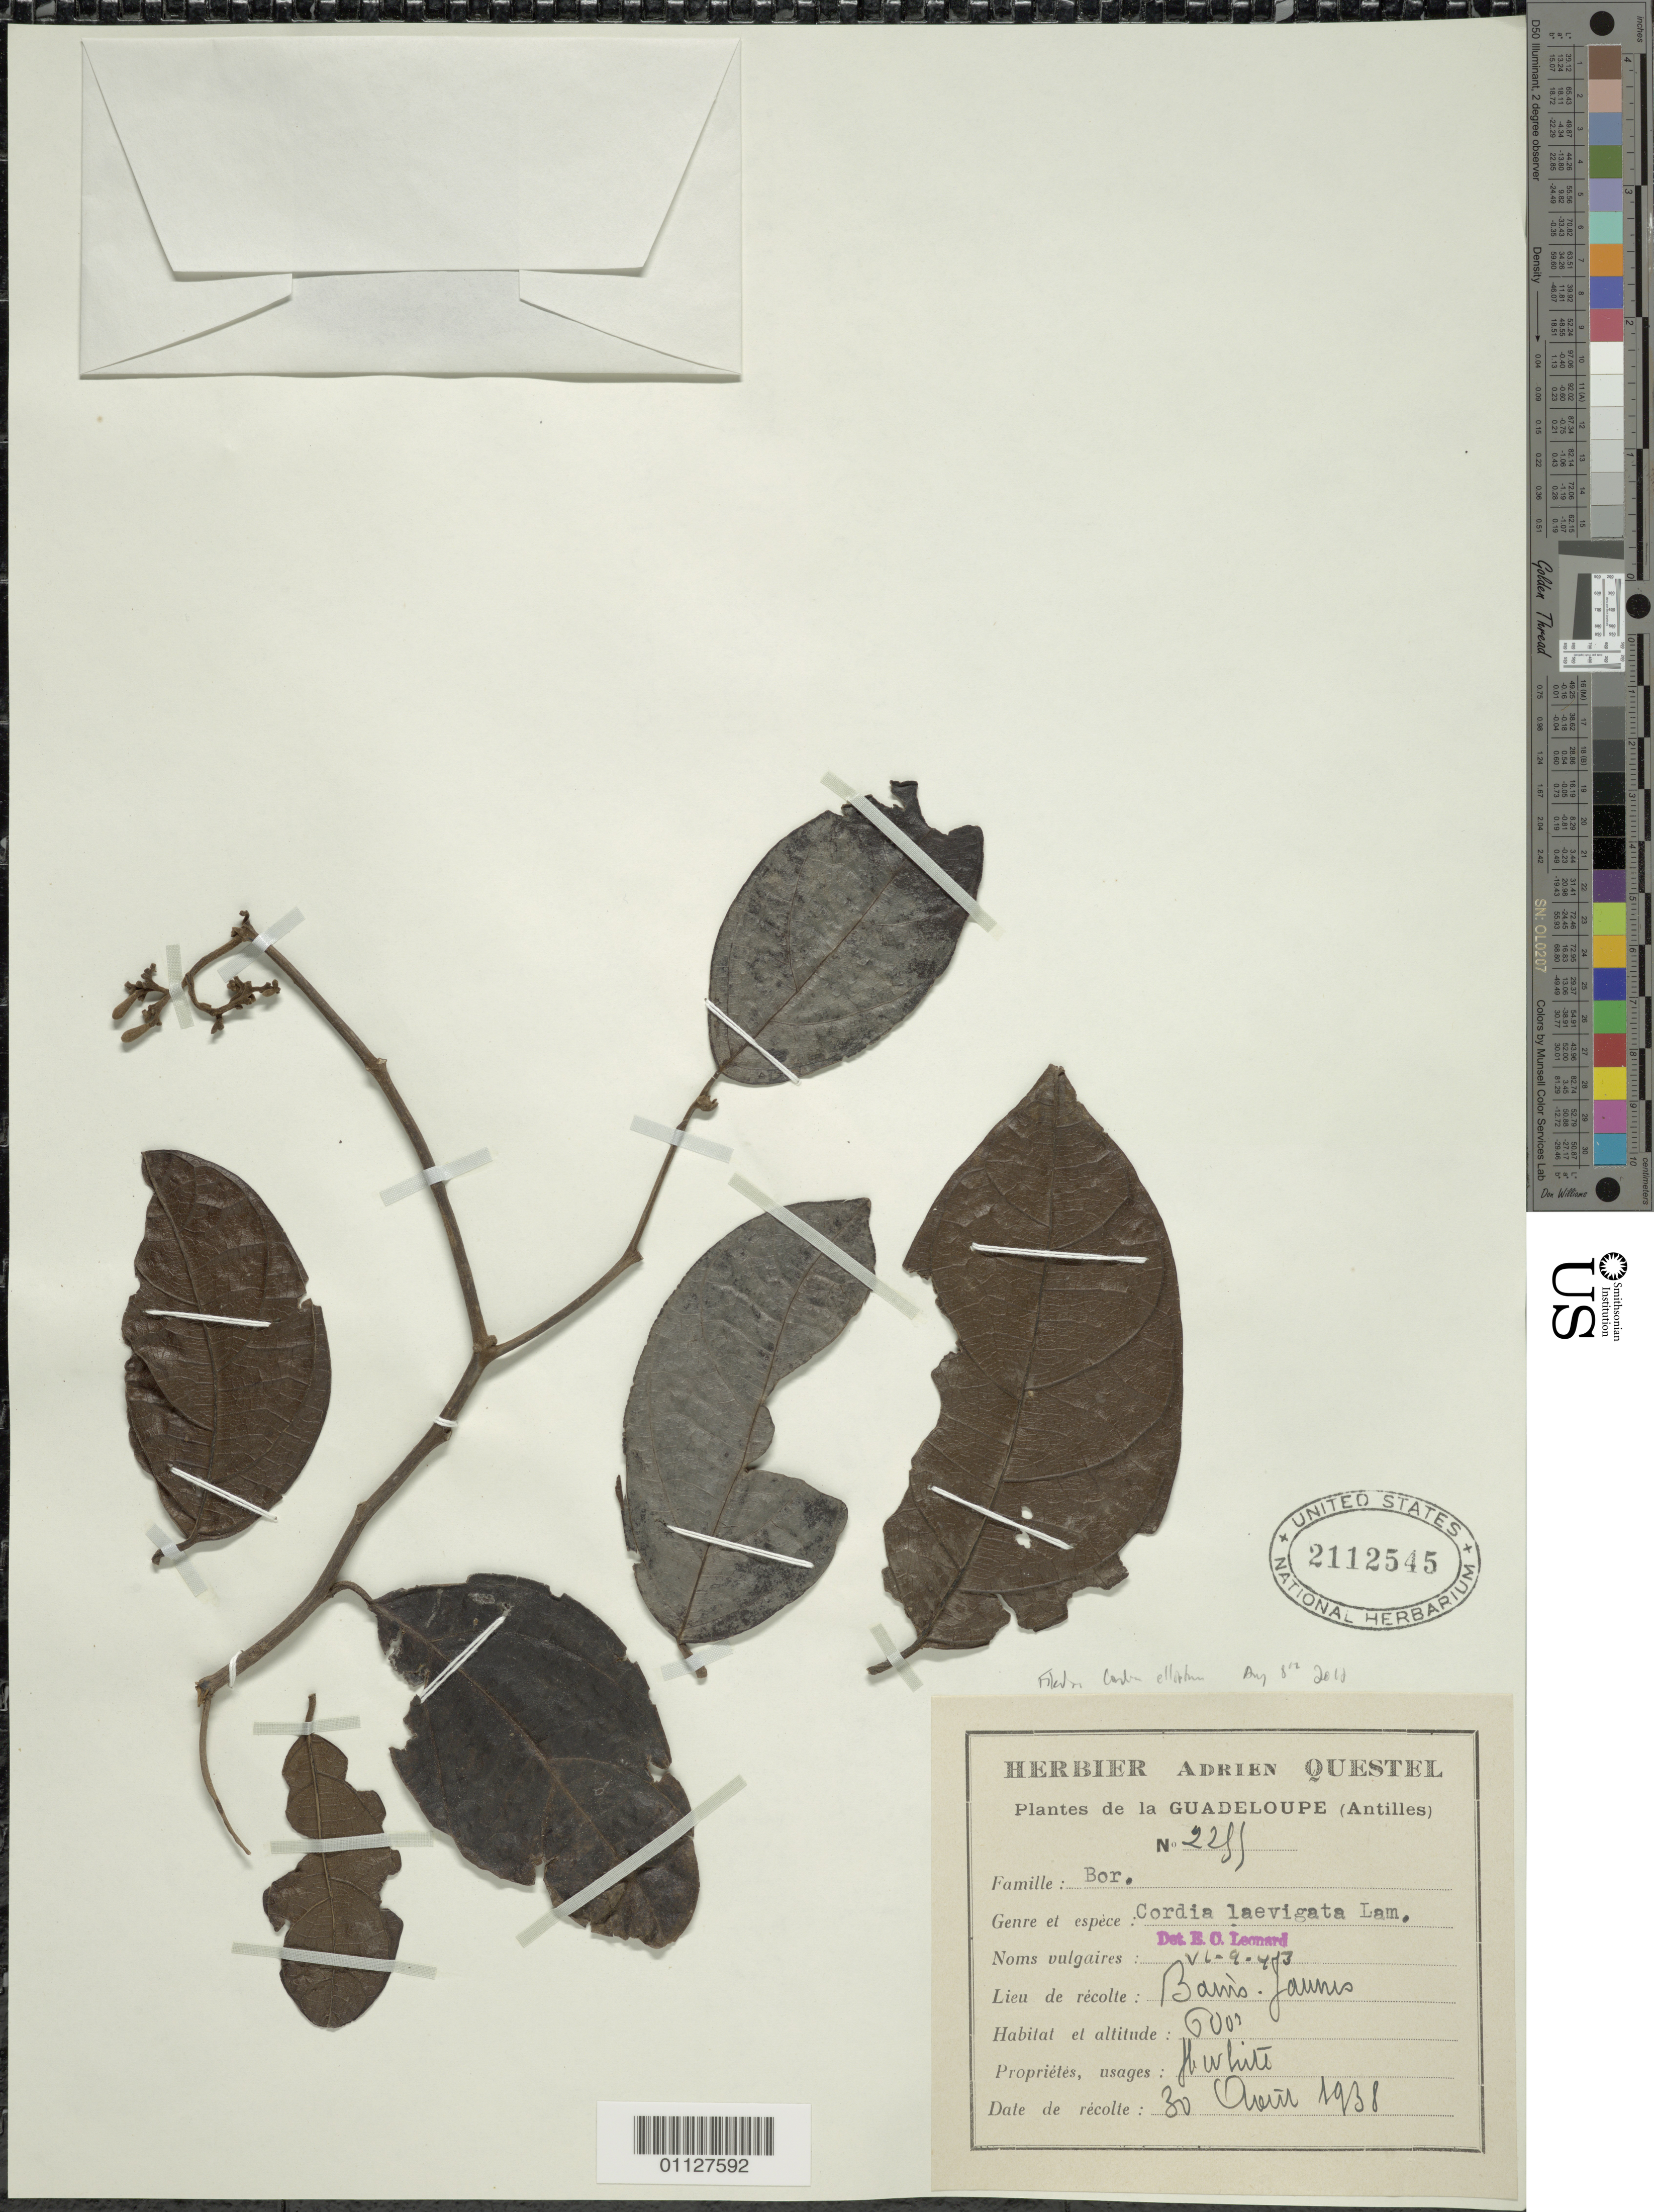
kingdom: Plantae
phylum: Tracheophyta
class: Magnoliopsida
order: Boraginales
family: Cordiaceae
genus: Cordia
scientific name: Cordia elliptica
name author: Sw.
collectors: A. Questel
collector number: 2255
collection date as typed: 30 Apr 1938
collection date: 1938-04-30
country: Guadeloupe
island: Basse Terre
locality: Bains Jaunes.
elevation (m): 600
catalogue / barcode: US 2112545